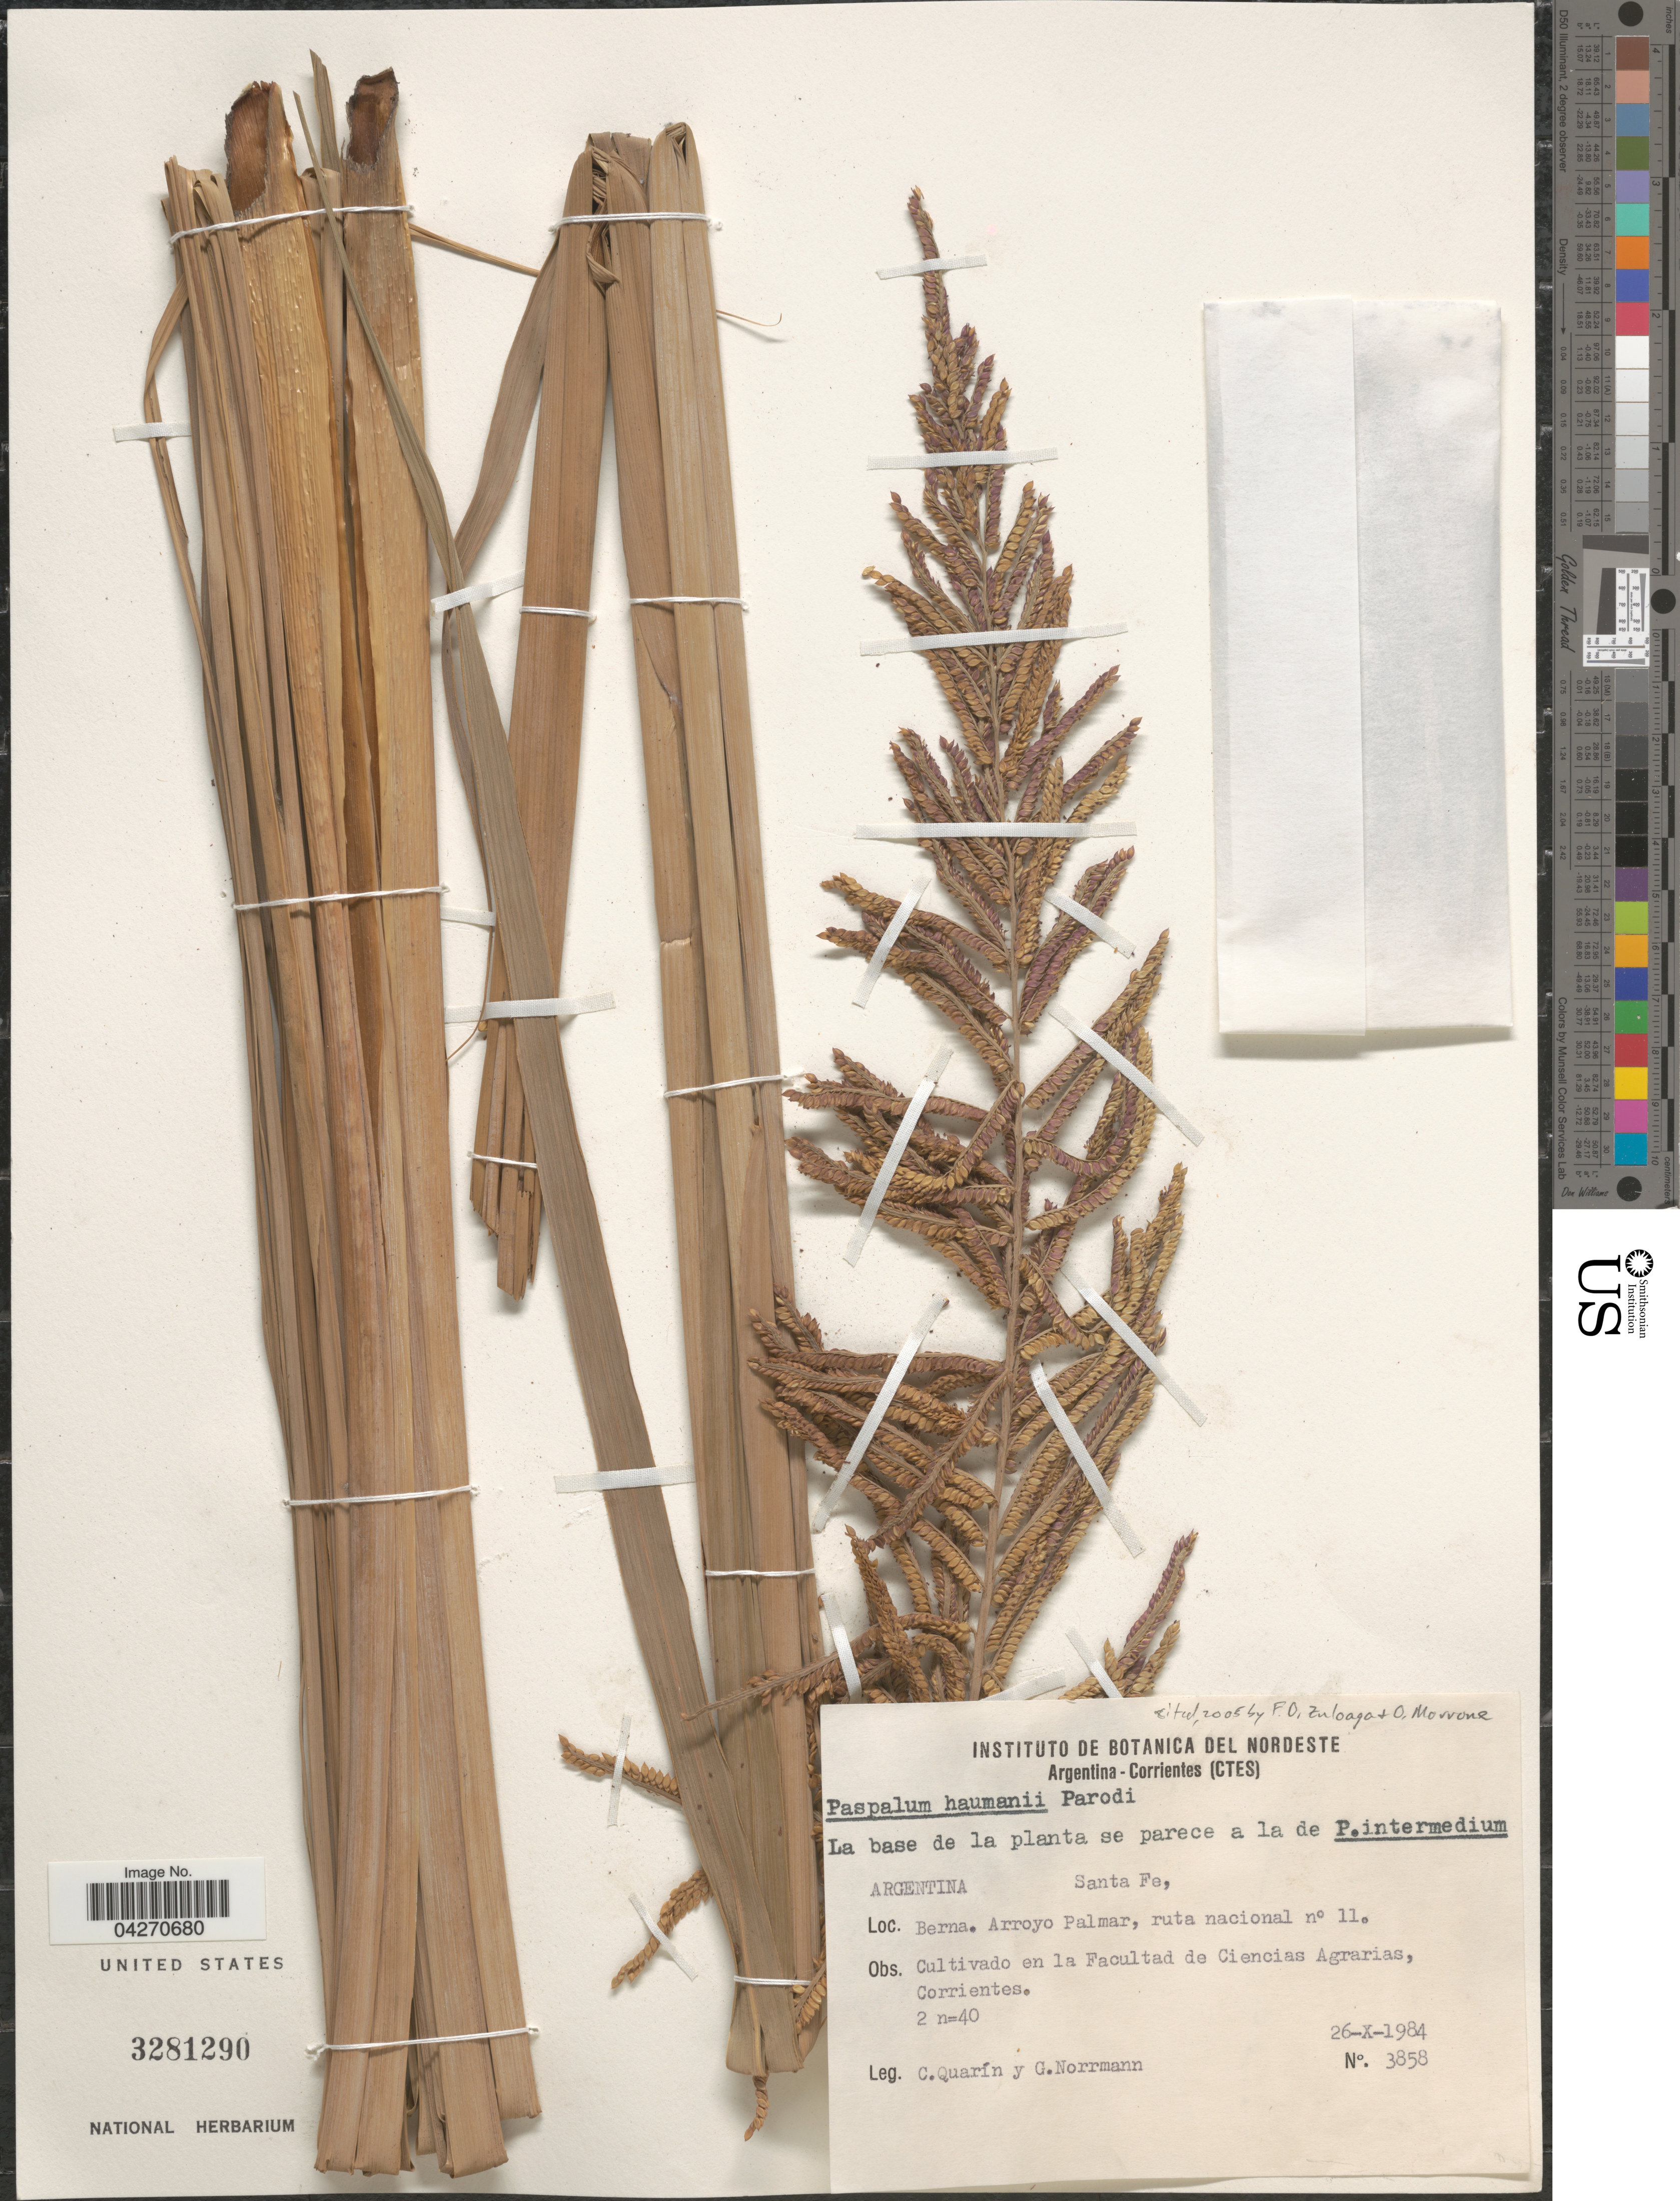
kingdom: Plantae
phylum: Tracheophyta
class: Liliopsida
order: Poales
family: Poaceae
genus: Paspalum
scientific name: Paspalum haumanii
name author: Parodi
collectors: C. Quarín & G. Norrmann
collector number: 3858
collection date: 1984-10-26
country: Argentina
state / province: Santa Fe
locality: Berna. Arroyo Palmar, ruta nacional no 11. Cultivado en la Facultad de Ciencias Agrarias.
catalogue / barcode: US 3281290